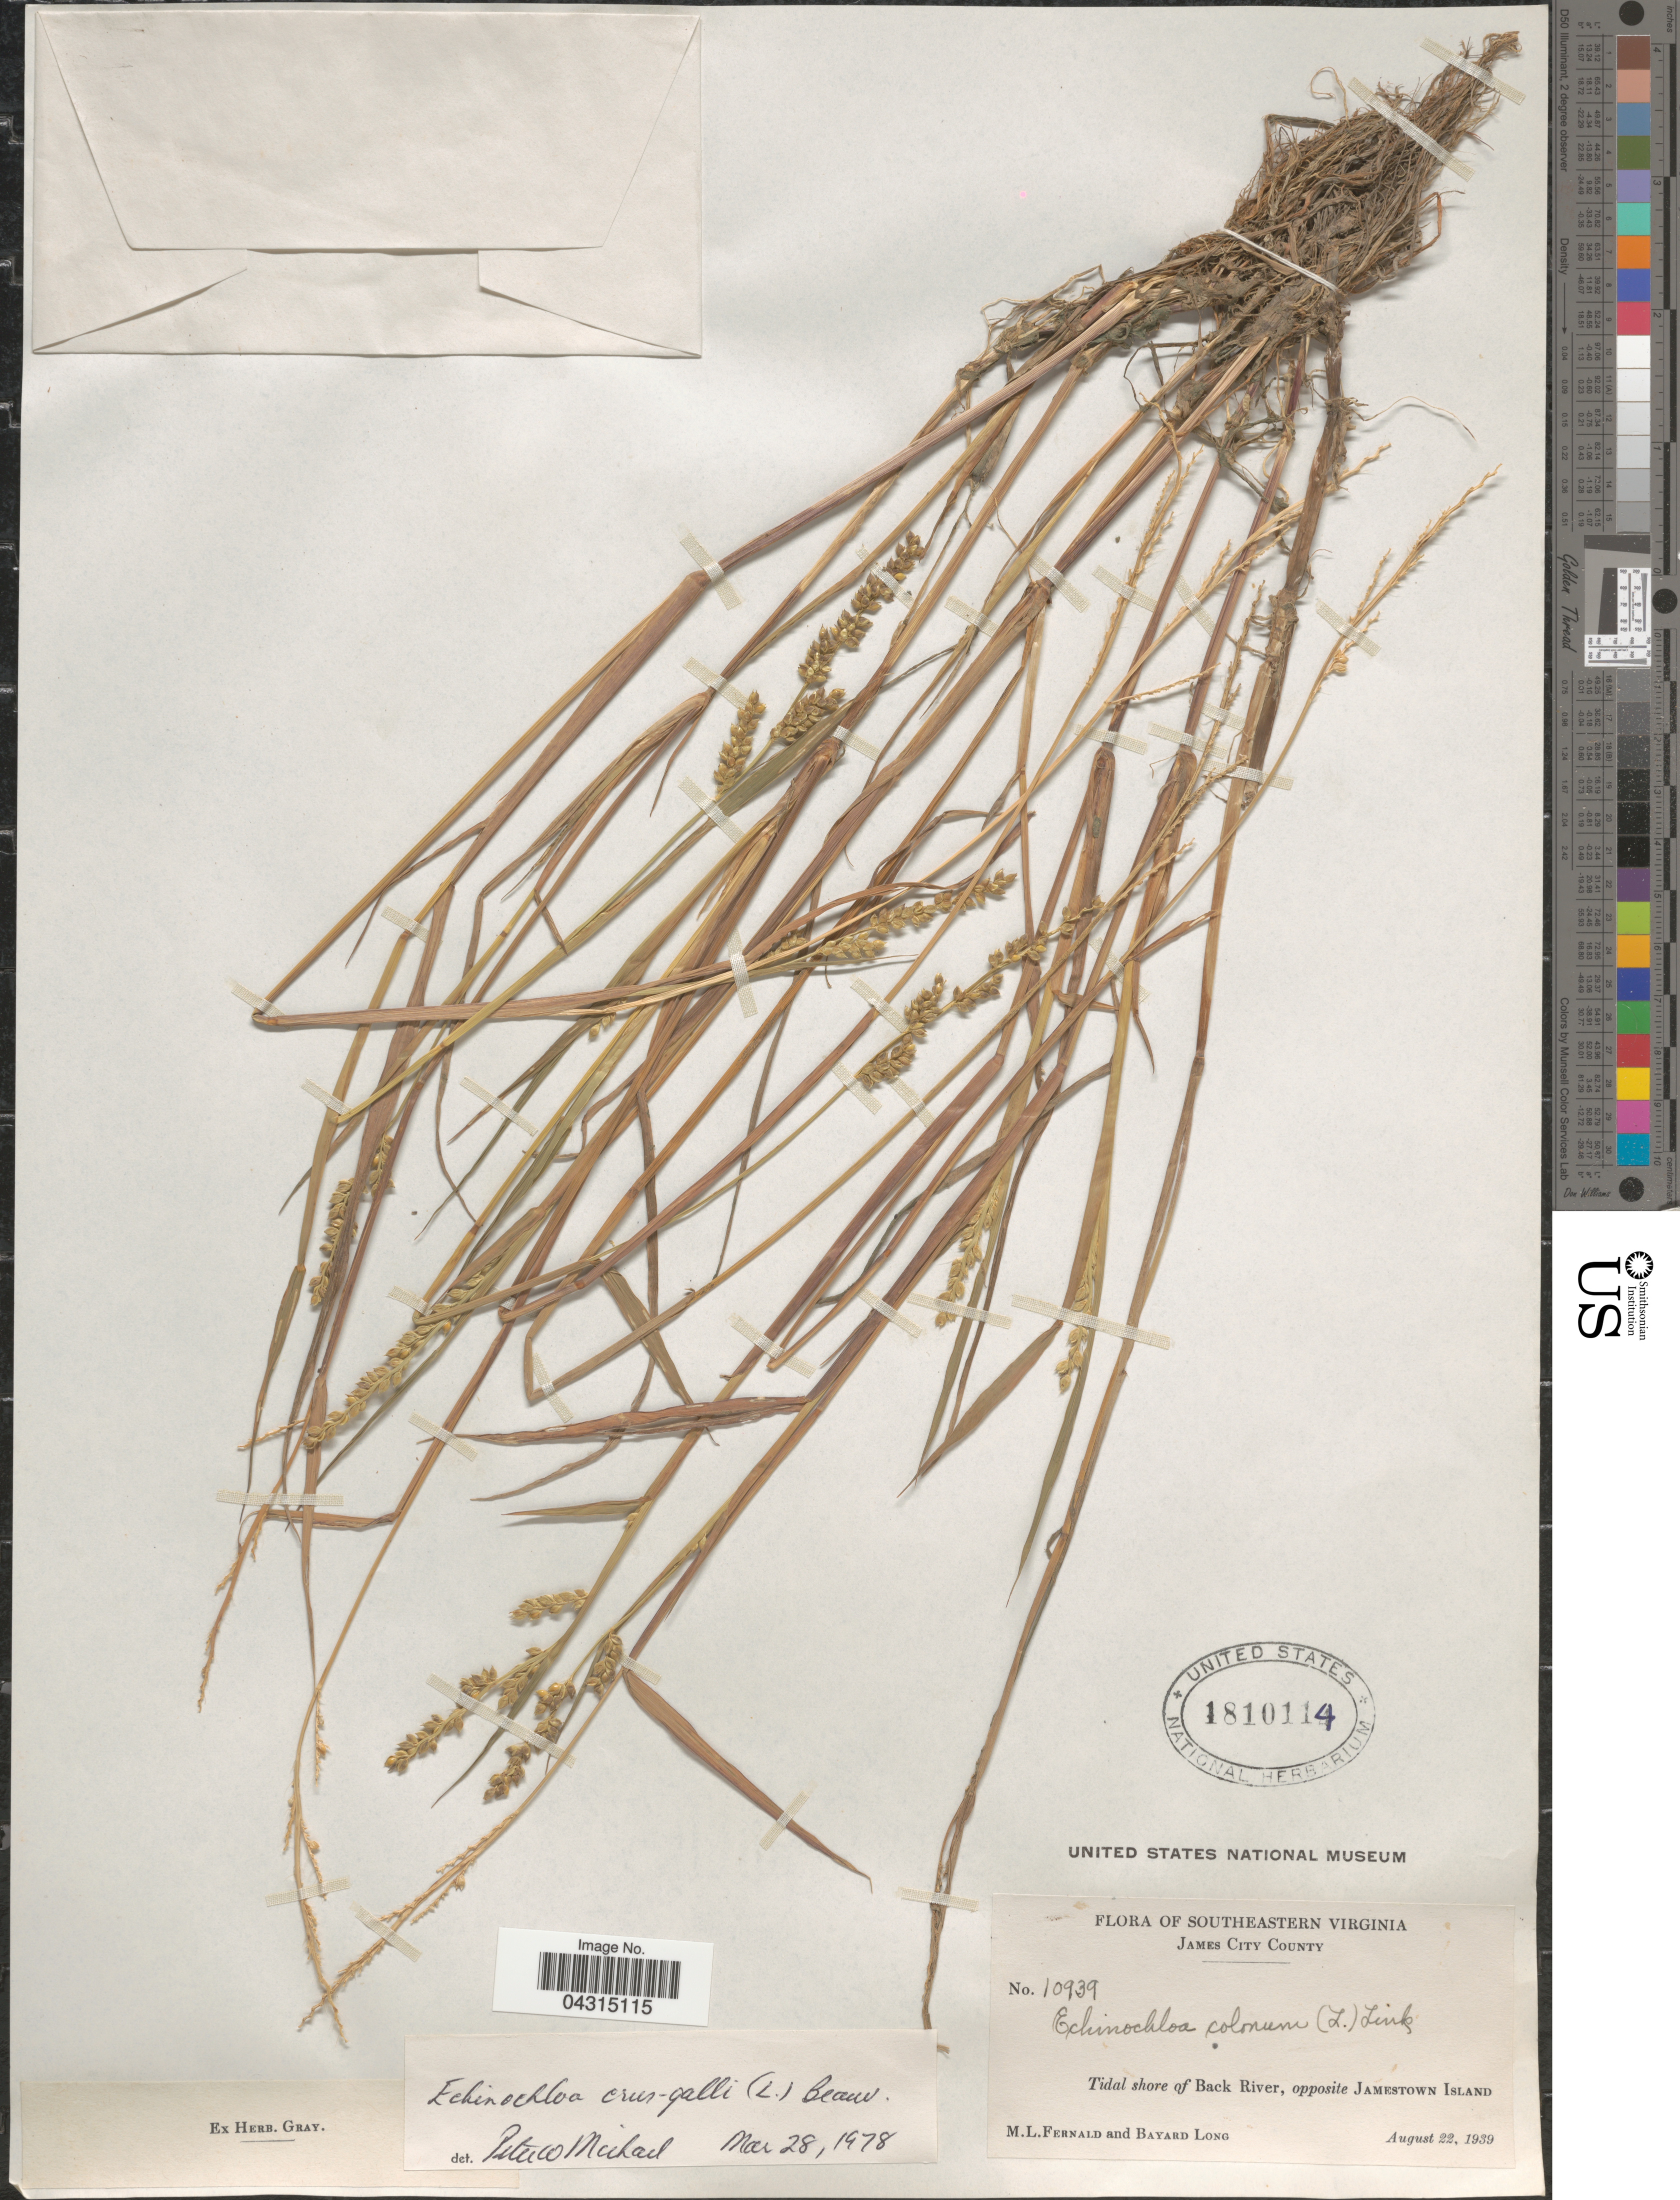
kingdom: Plantae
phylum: Tracheophyta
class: Liliopsida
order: Poales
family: Poaceae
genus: Echinochloa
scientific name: Echinochloa crus-galli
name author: (L.) P. Beauv.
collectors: M. L. Fernald & B. Long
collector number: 10939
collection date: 1939-08-22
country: United States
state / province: Virginia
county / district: James City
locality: Southeastern Virginia. James City County. Tidal shore of Back River, opposite Jamestown Island.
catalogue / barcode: US 1810114